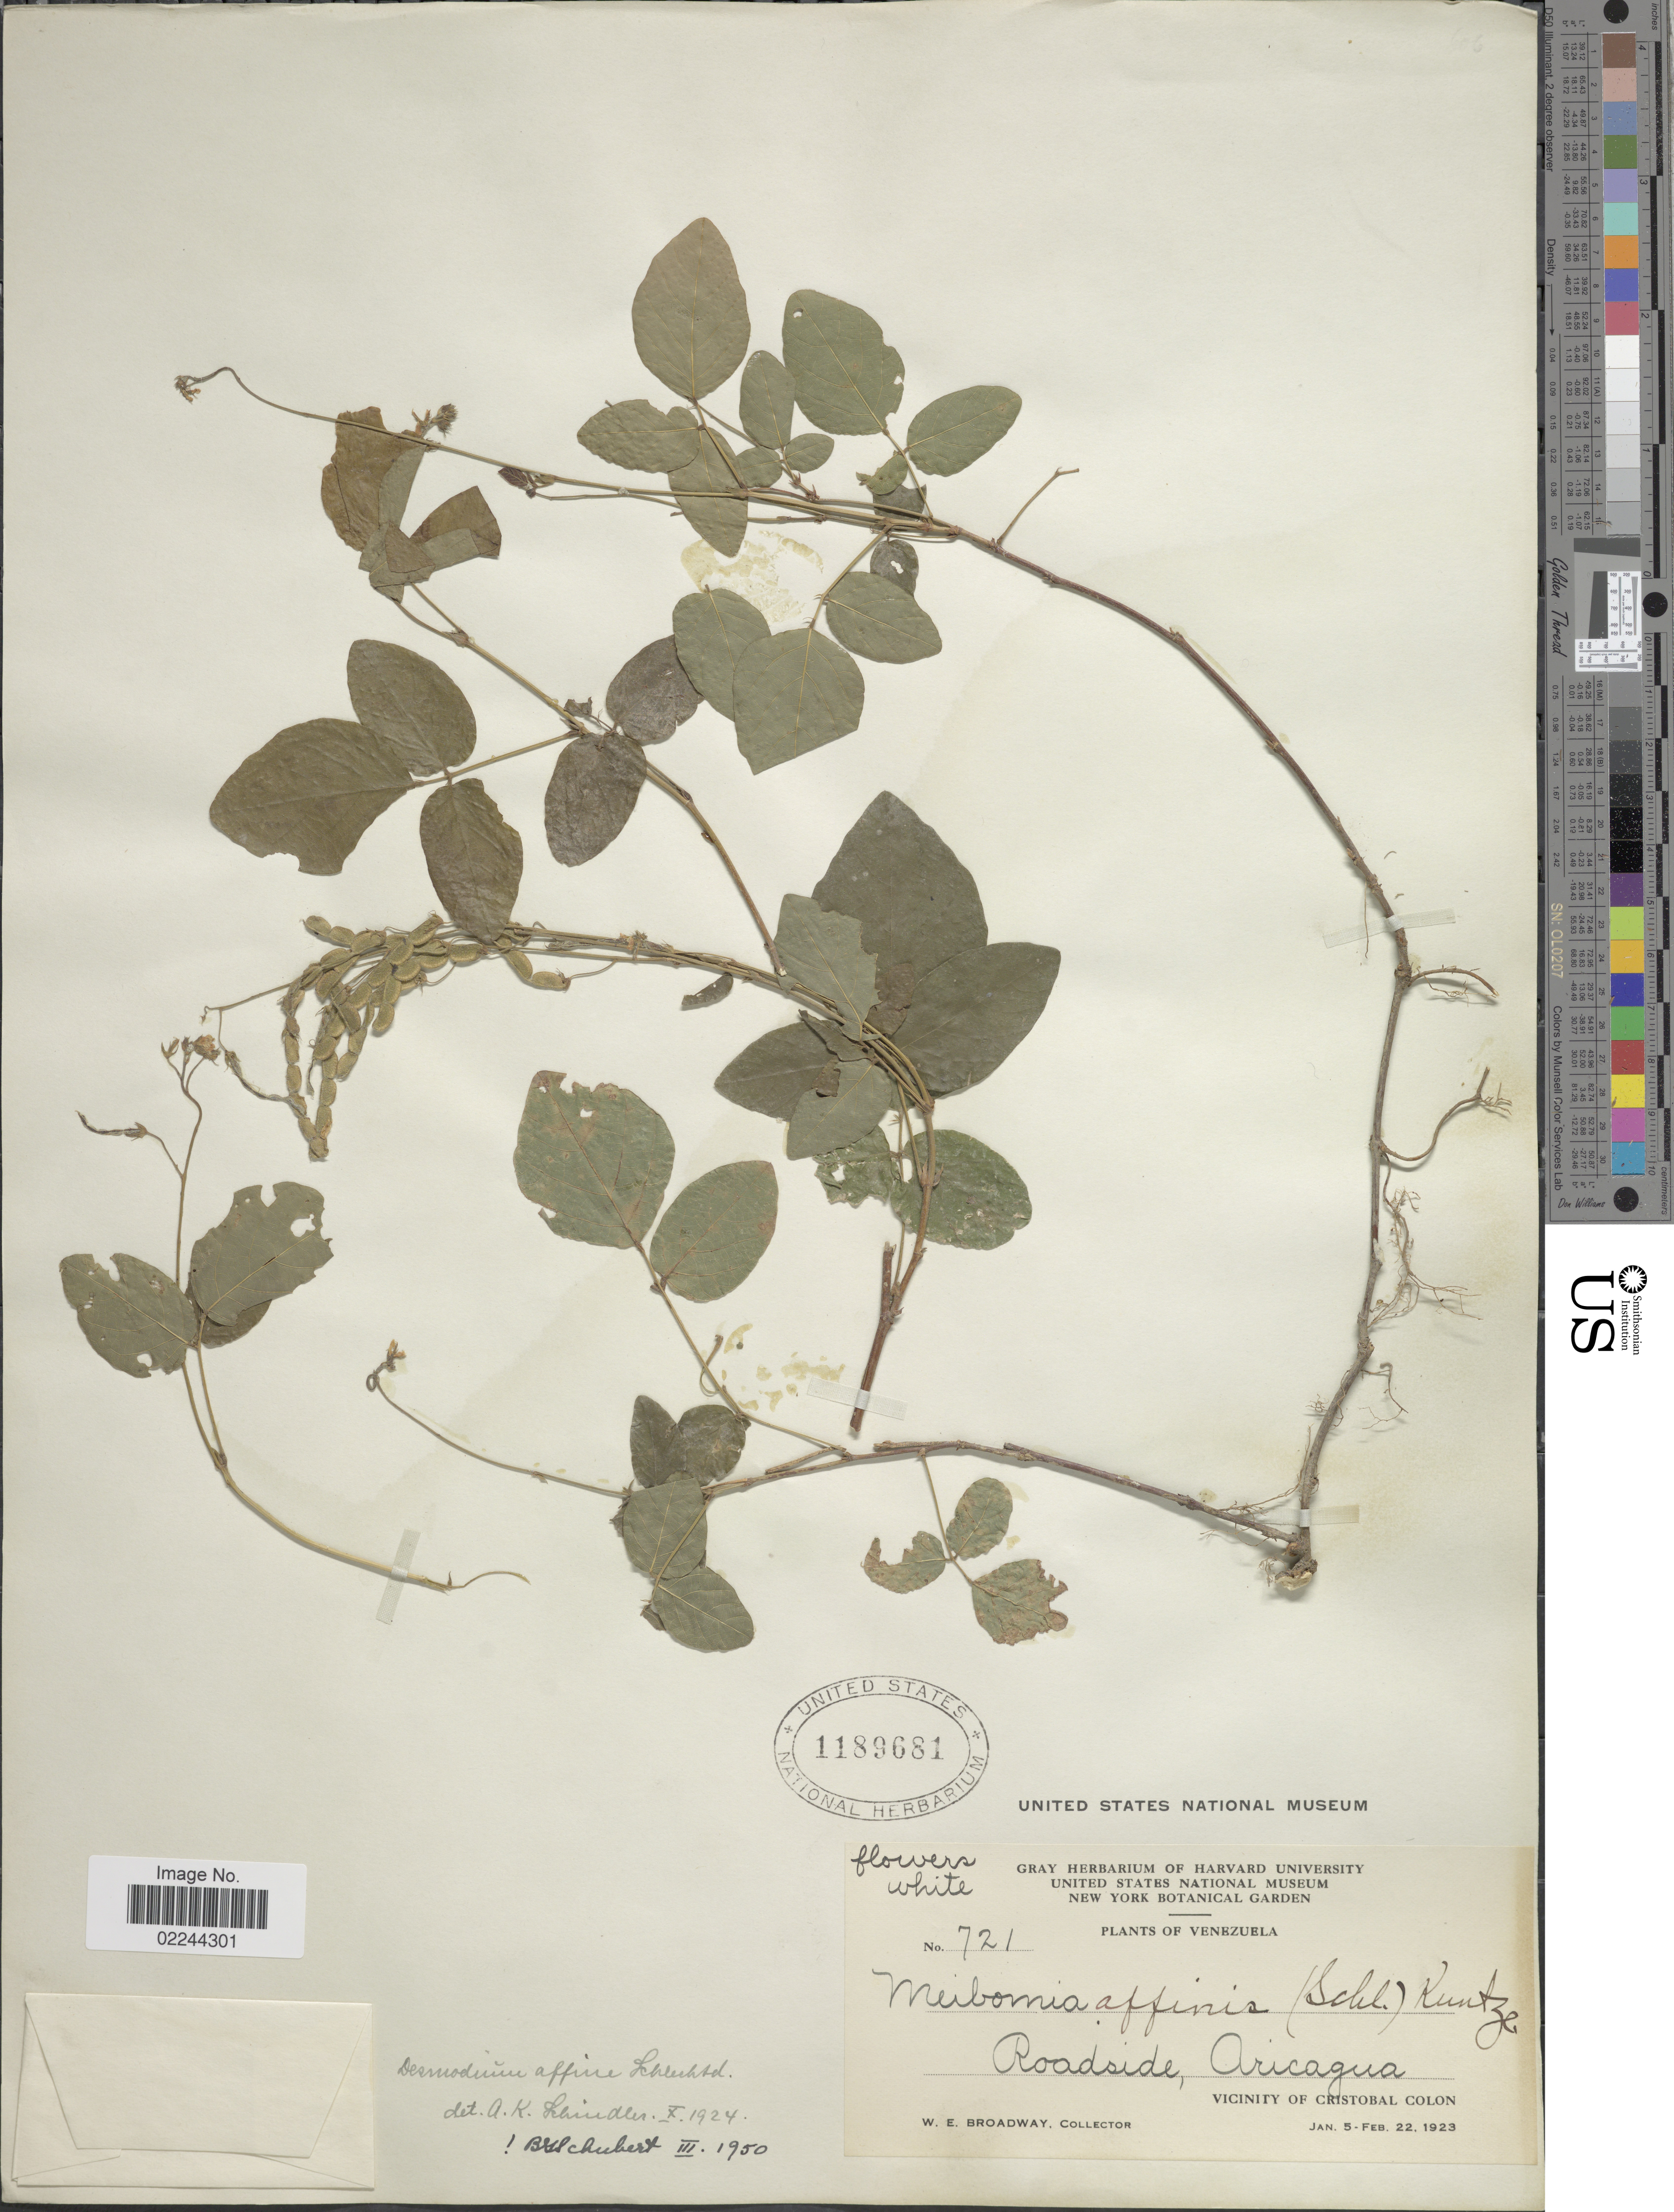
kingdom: Plantae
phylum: Tracheophyta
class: Magnoliopsida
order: Fabales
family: Fabaceae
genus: Desmodium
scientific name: Desmodium affine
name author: Schltdl.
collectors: W. E. Broadway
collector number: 721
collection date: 1923-01-05/1923-02-22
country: Venezuela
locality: Roadside, Aricagua. Vicinity of Cristobal Colon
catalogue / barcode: US 1189681